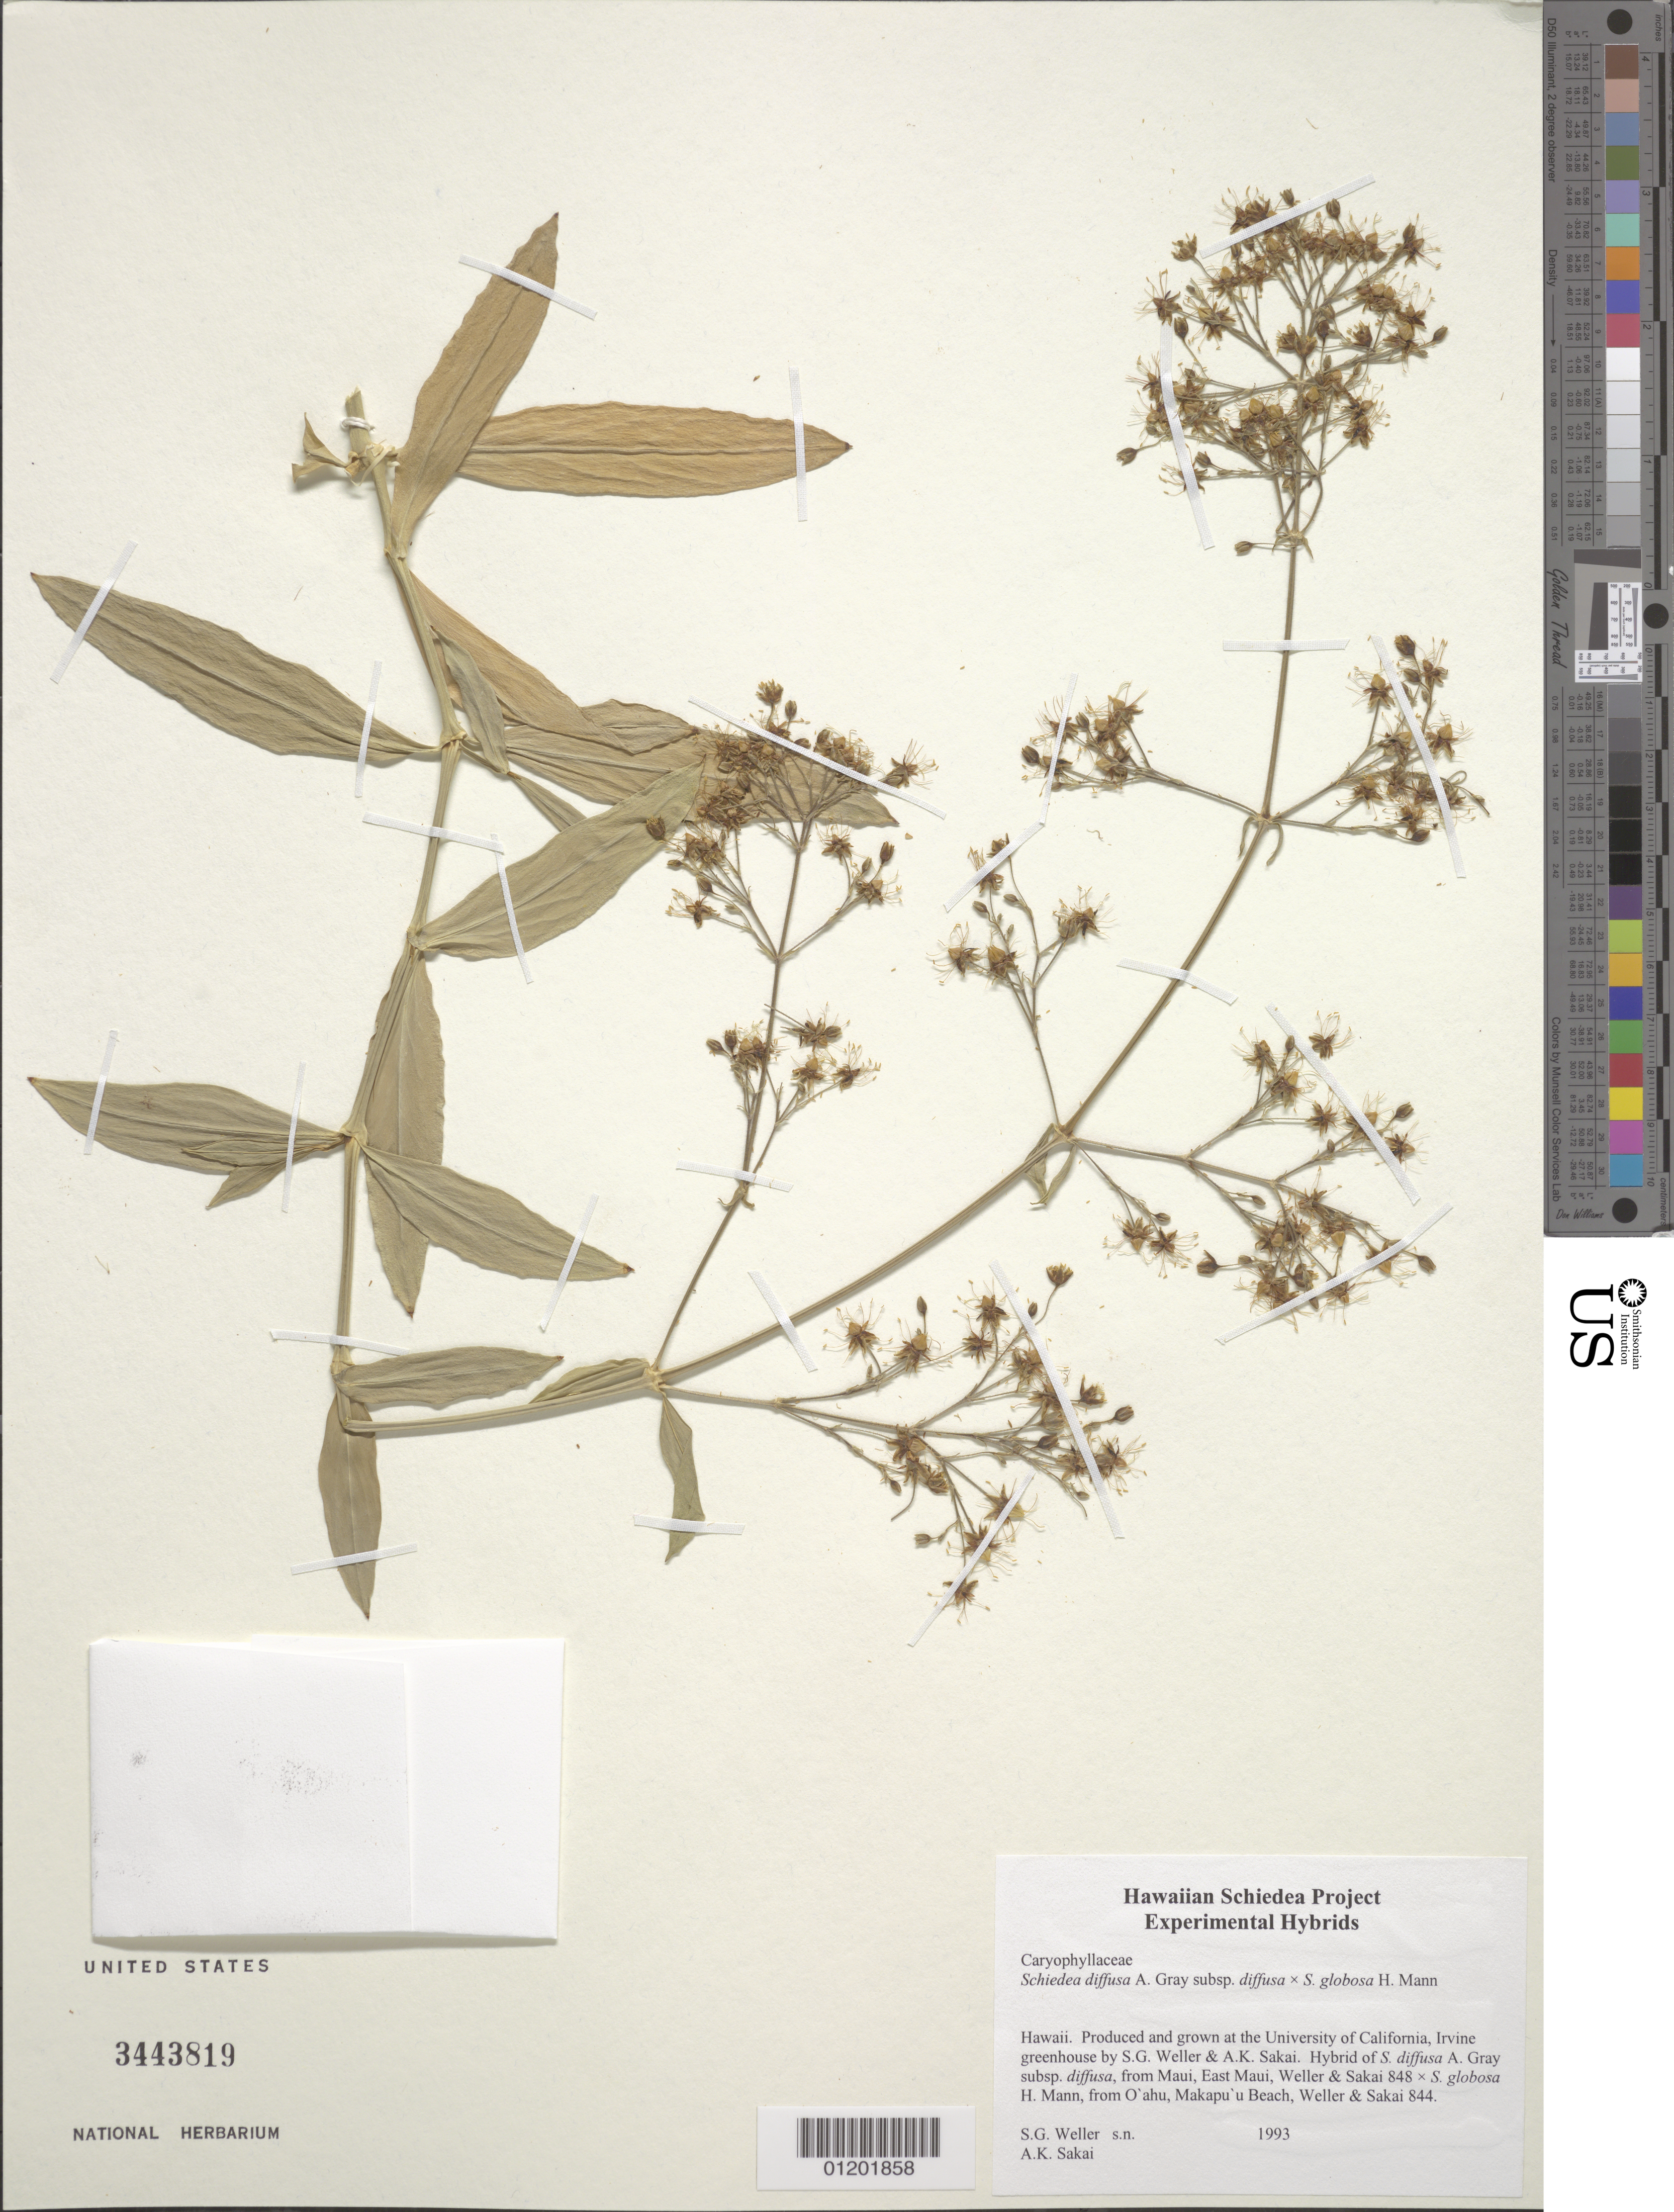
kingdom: Plantae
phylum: Tracheophyta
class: Magnoliopsida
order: Caryophyllales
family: Caryophyllaceae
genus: Schiedea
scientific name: Schiedea diffusa subsp. diffusa x S. globosa H. Mann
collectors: S. G. Weller & A. Sakai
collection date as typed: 1993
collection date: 1993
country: United States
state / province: California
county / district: Orange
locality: University of California, Irvine greenhouse.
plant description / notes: Hybrid of S. diffusa A. Gray subsp. diffusa [from Maui, East Maui, Weller & Sakai 848] × S. globosa H. Mann [from O'ahu, Makapu'u Beach, Weller & Sakai 844].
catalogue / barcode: US 3443819